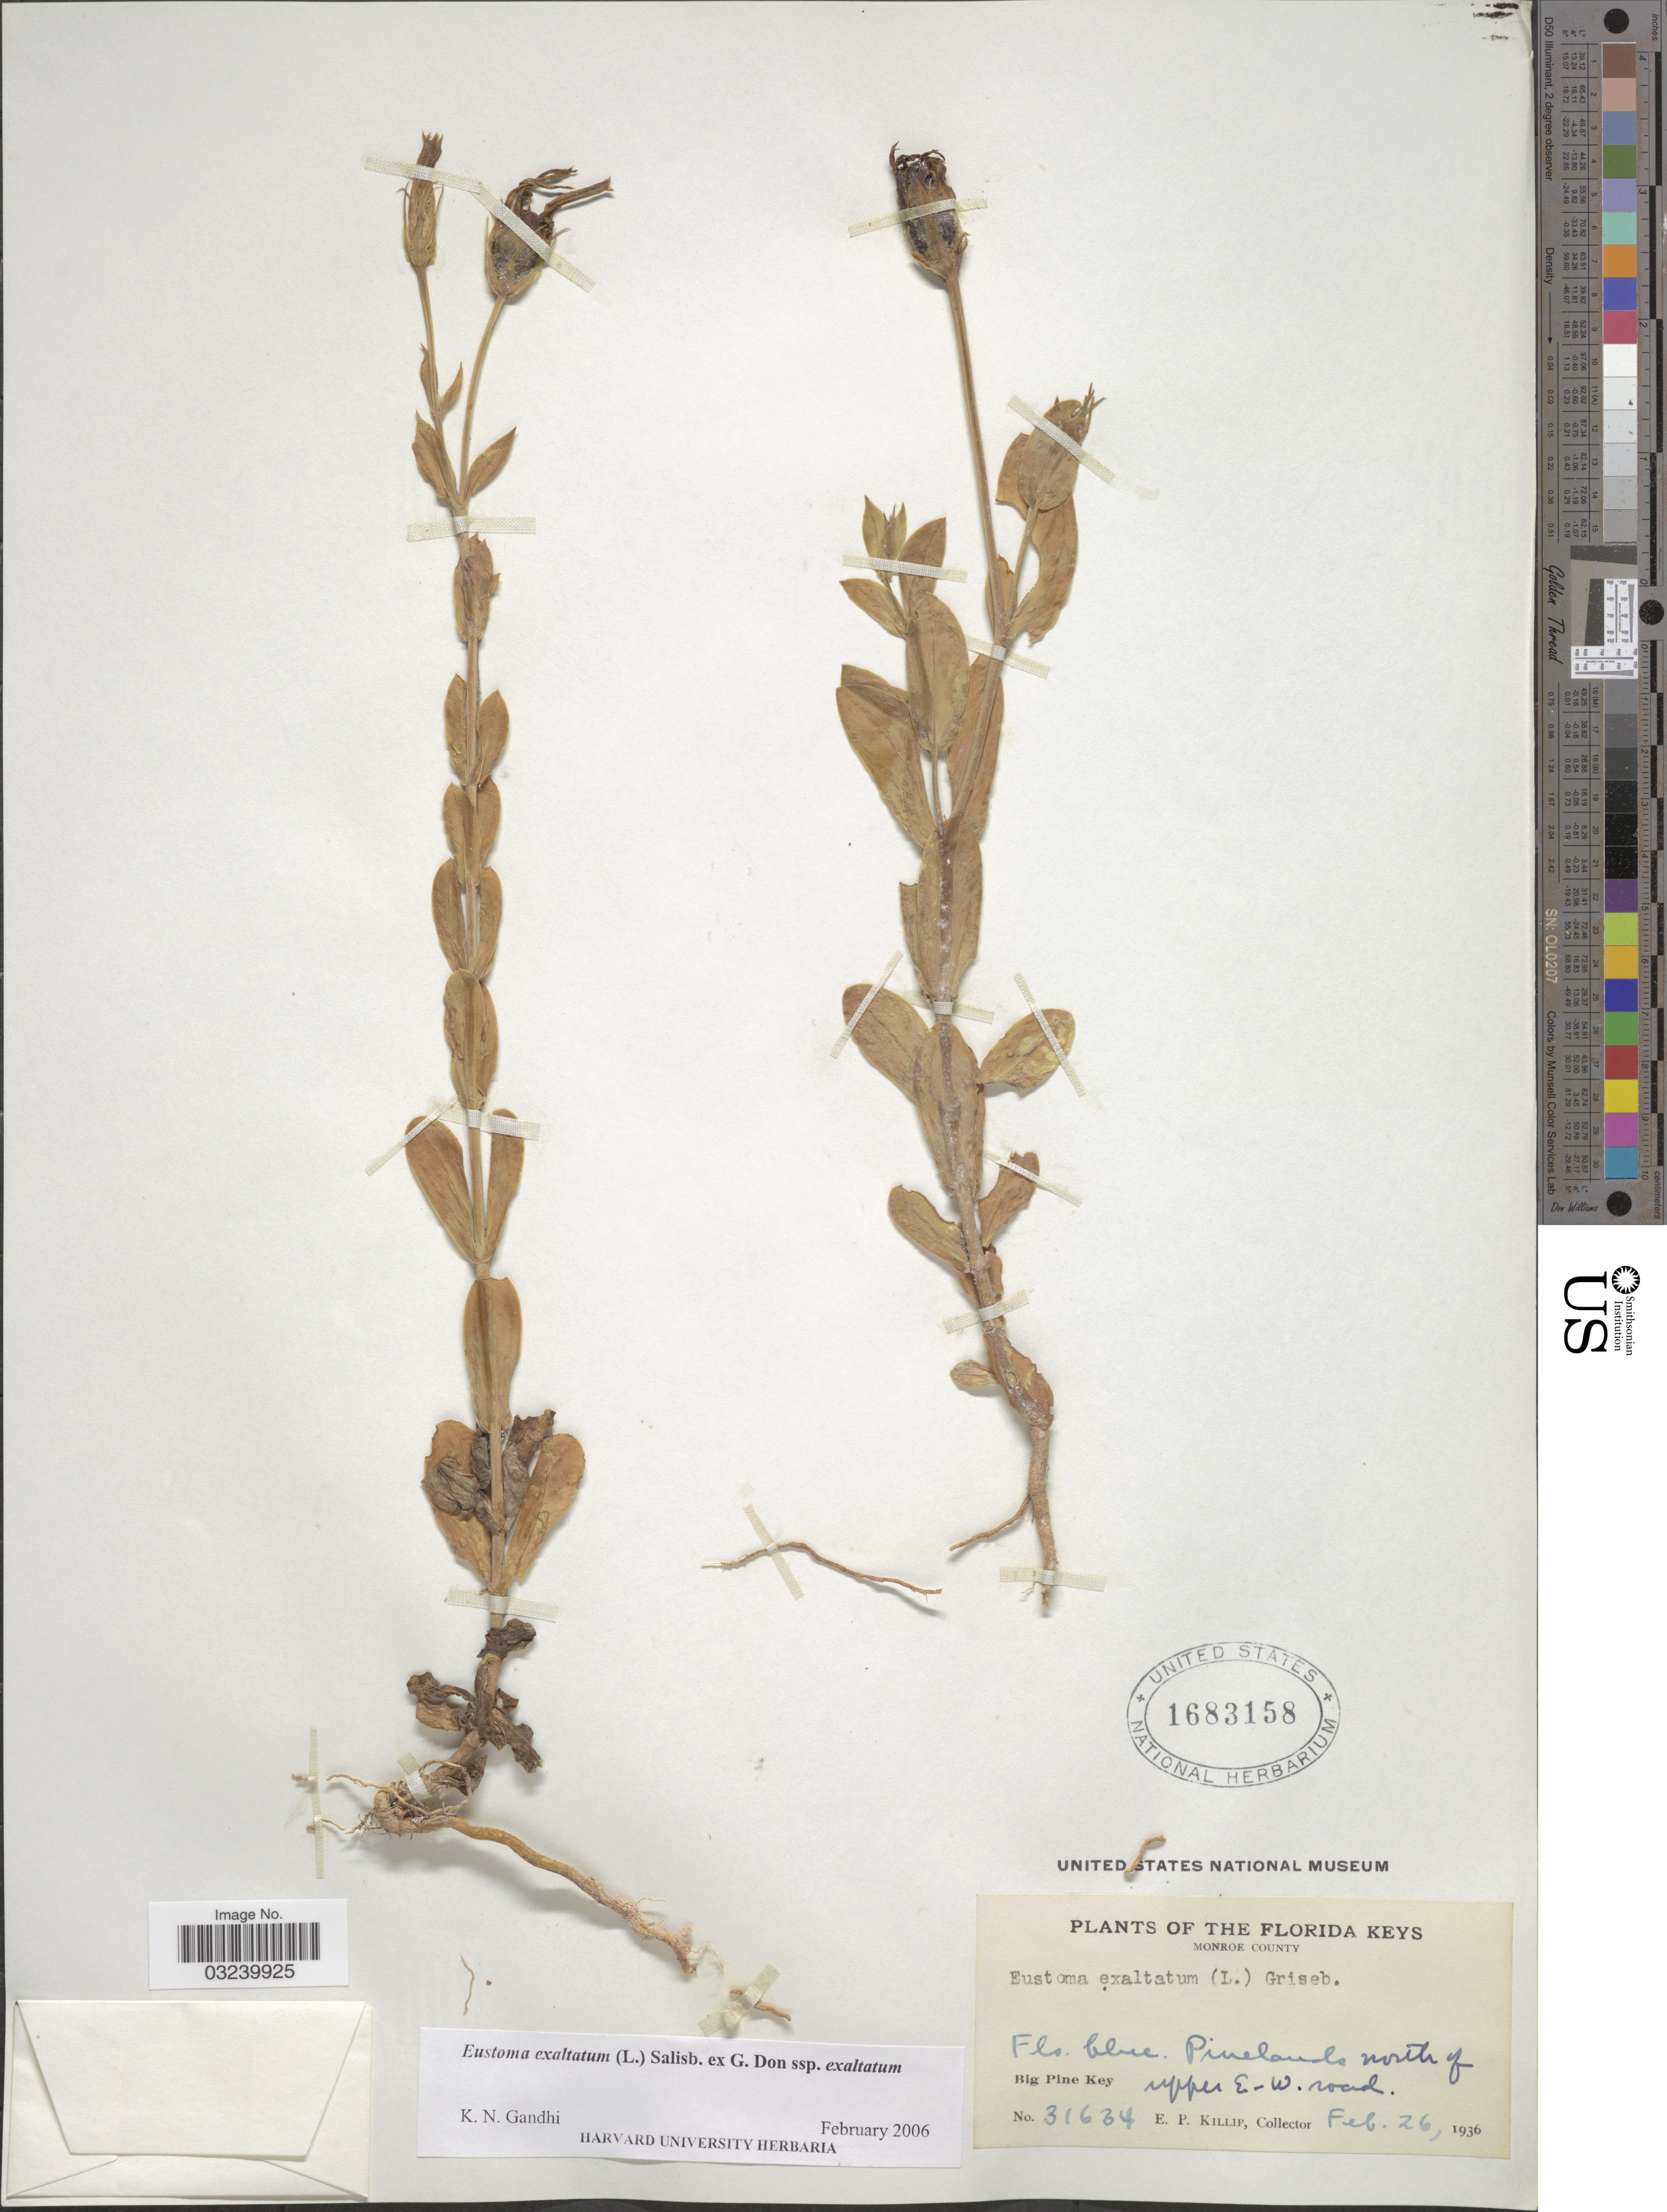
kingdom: Plantae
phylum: Tracheophyta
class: Magnoliopsida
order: Gentianales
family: Gentianaceae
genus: Eustoma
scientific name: Eustoma exaltatum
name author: (L.) Salisb. ex Don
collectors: E. P. Killip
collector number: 31634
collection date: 1936-02-26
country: United States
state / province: Florida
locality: The Florida Keys, Monroe County, Pinelands of upper E-W. road, Big Pine Key.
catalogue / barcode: US 1683158